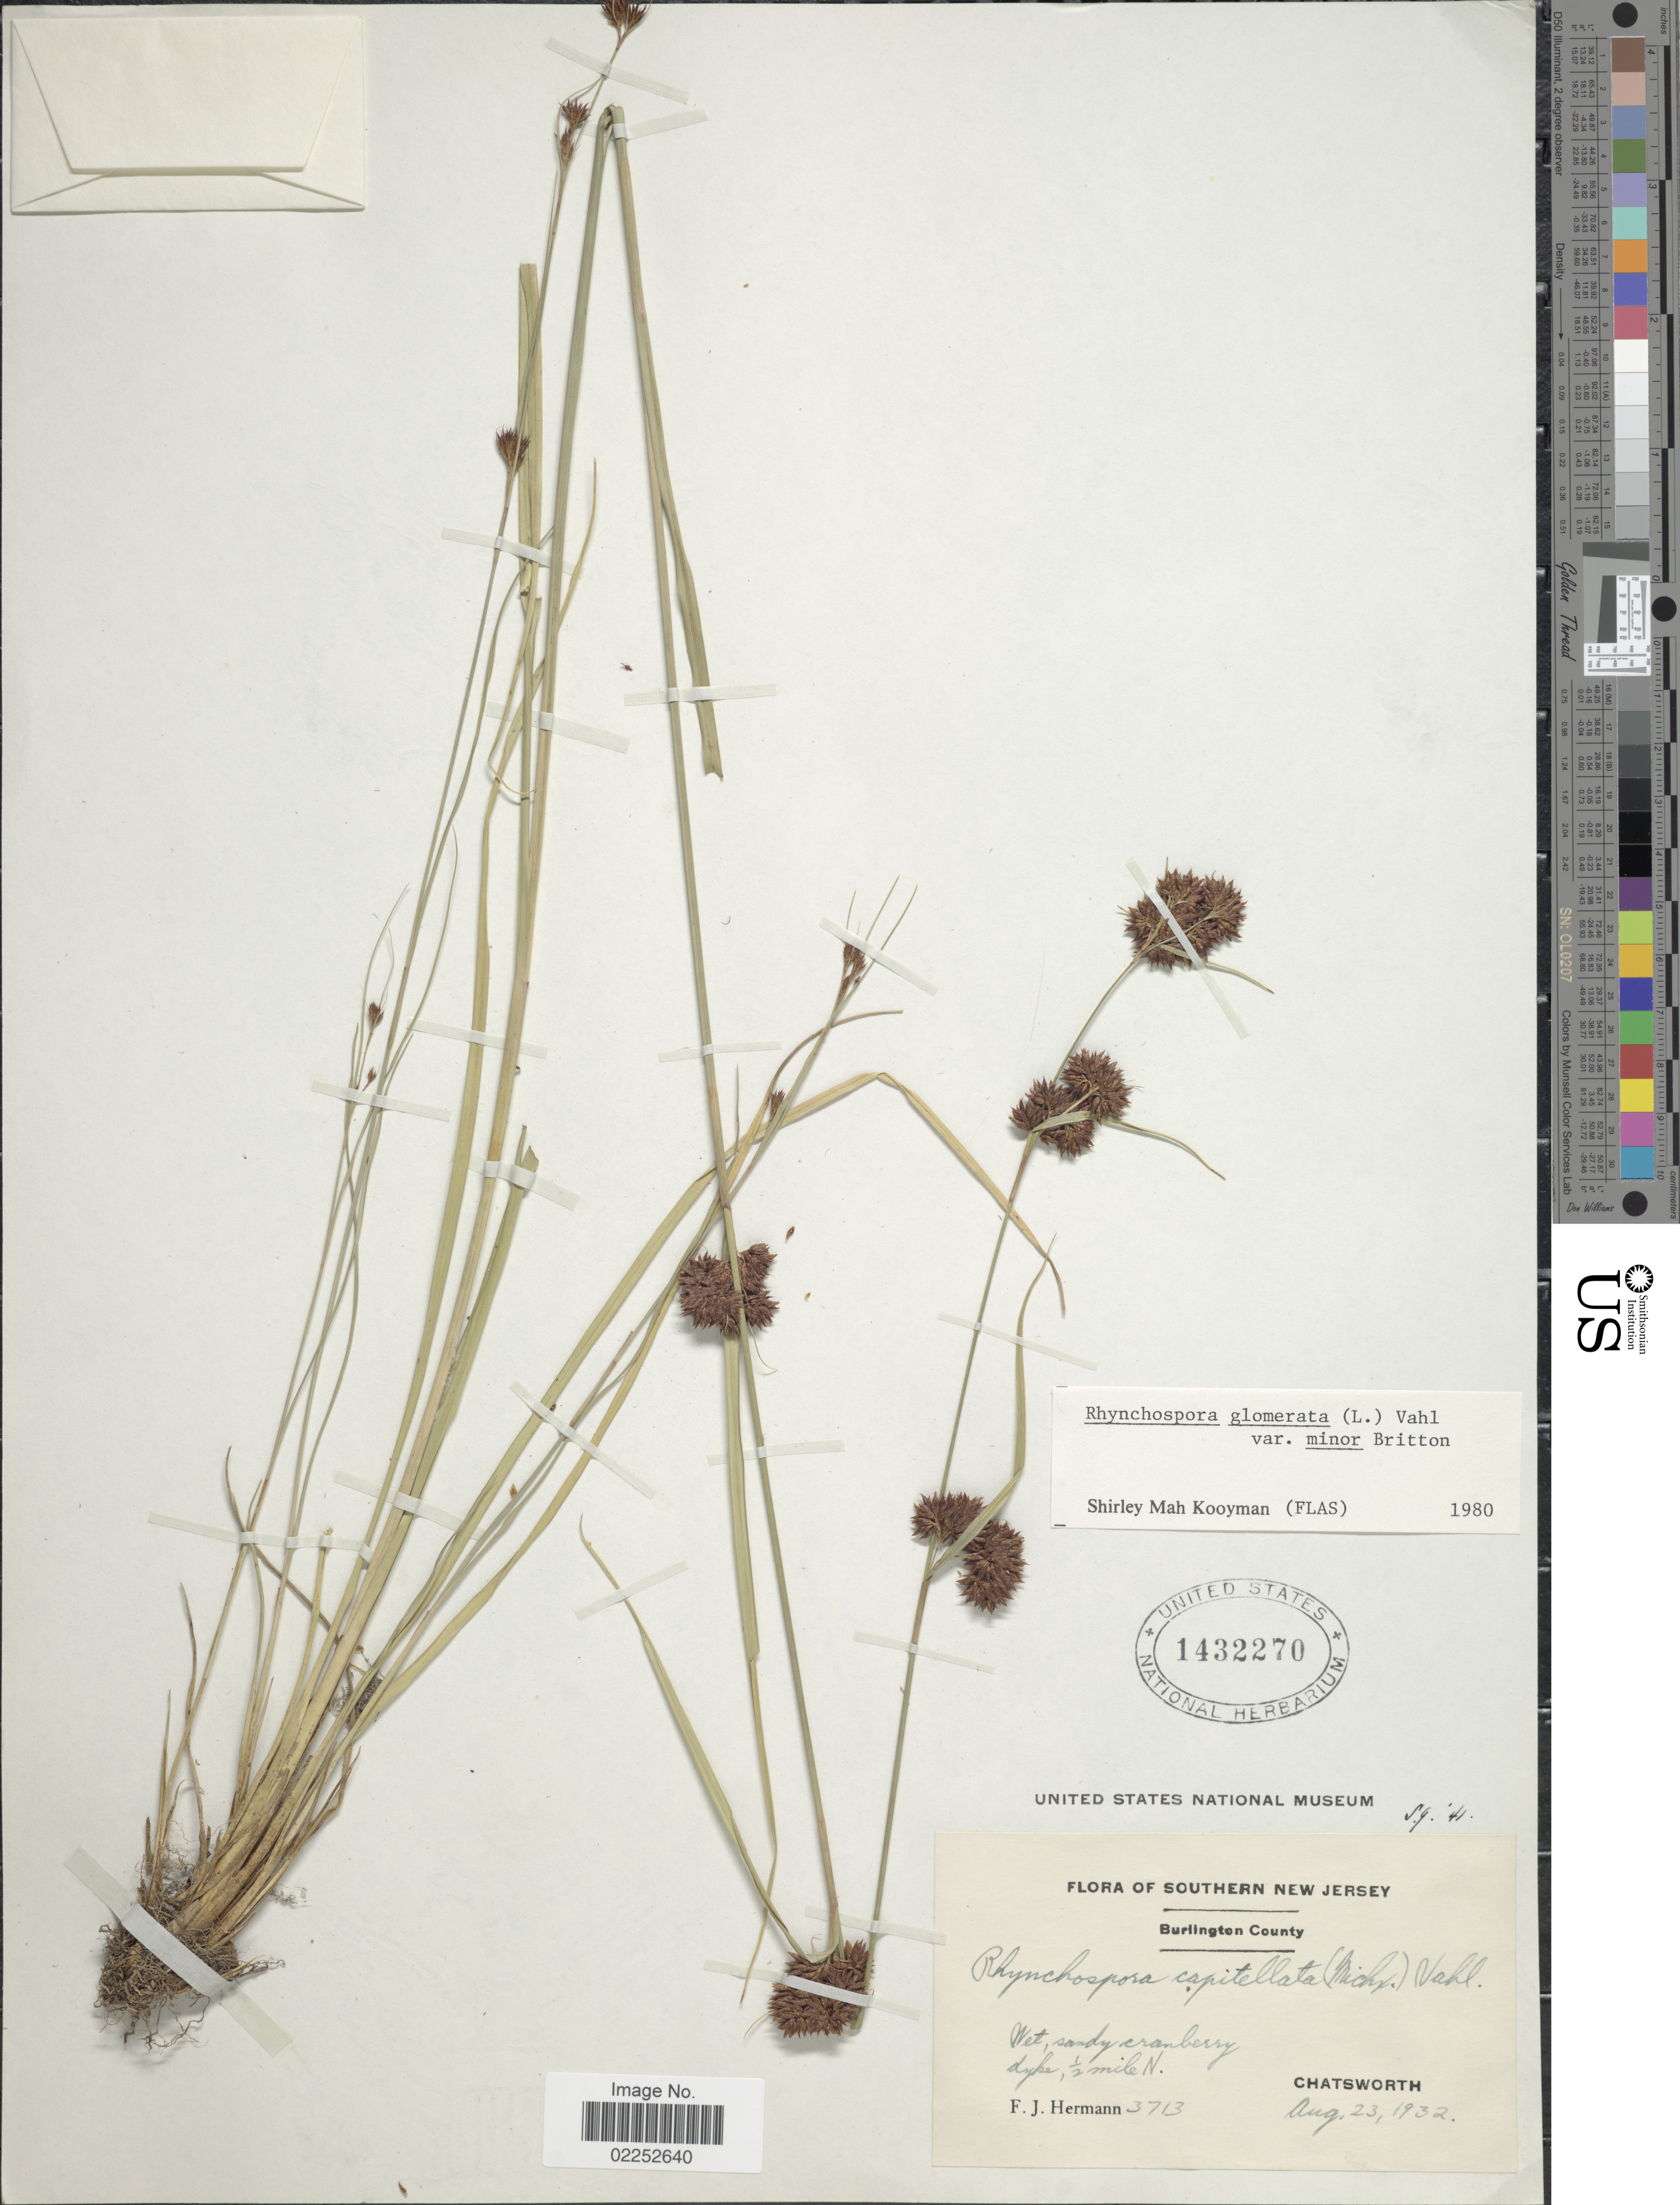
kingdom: Plantae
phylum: Tracheophyta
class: Liliopsida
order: Poales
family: Cyperaceae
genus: Rhynchospora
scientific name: Rhynchospora capitellata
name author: (Michx.) Vahl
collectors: F. J. Hermann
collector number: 3713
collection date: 1932-08-23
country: United States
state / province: New Jersey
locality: Southwestern New Jersey, Buriington County, Wet, sandy cranberry dyke, ½ mile N Chatsworth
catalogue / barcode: US 1432270